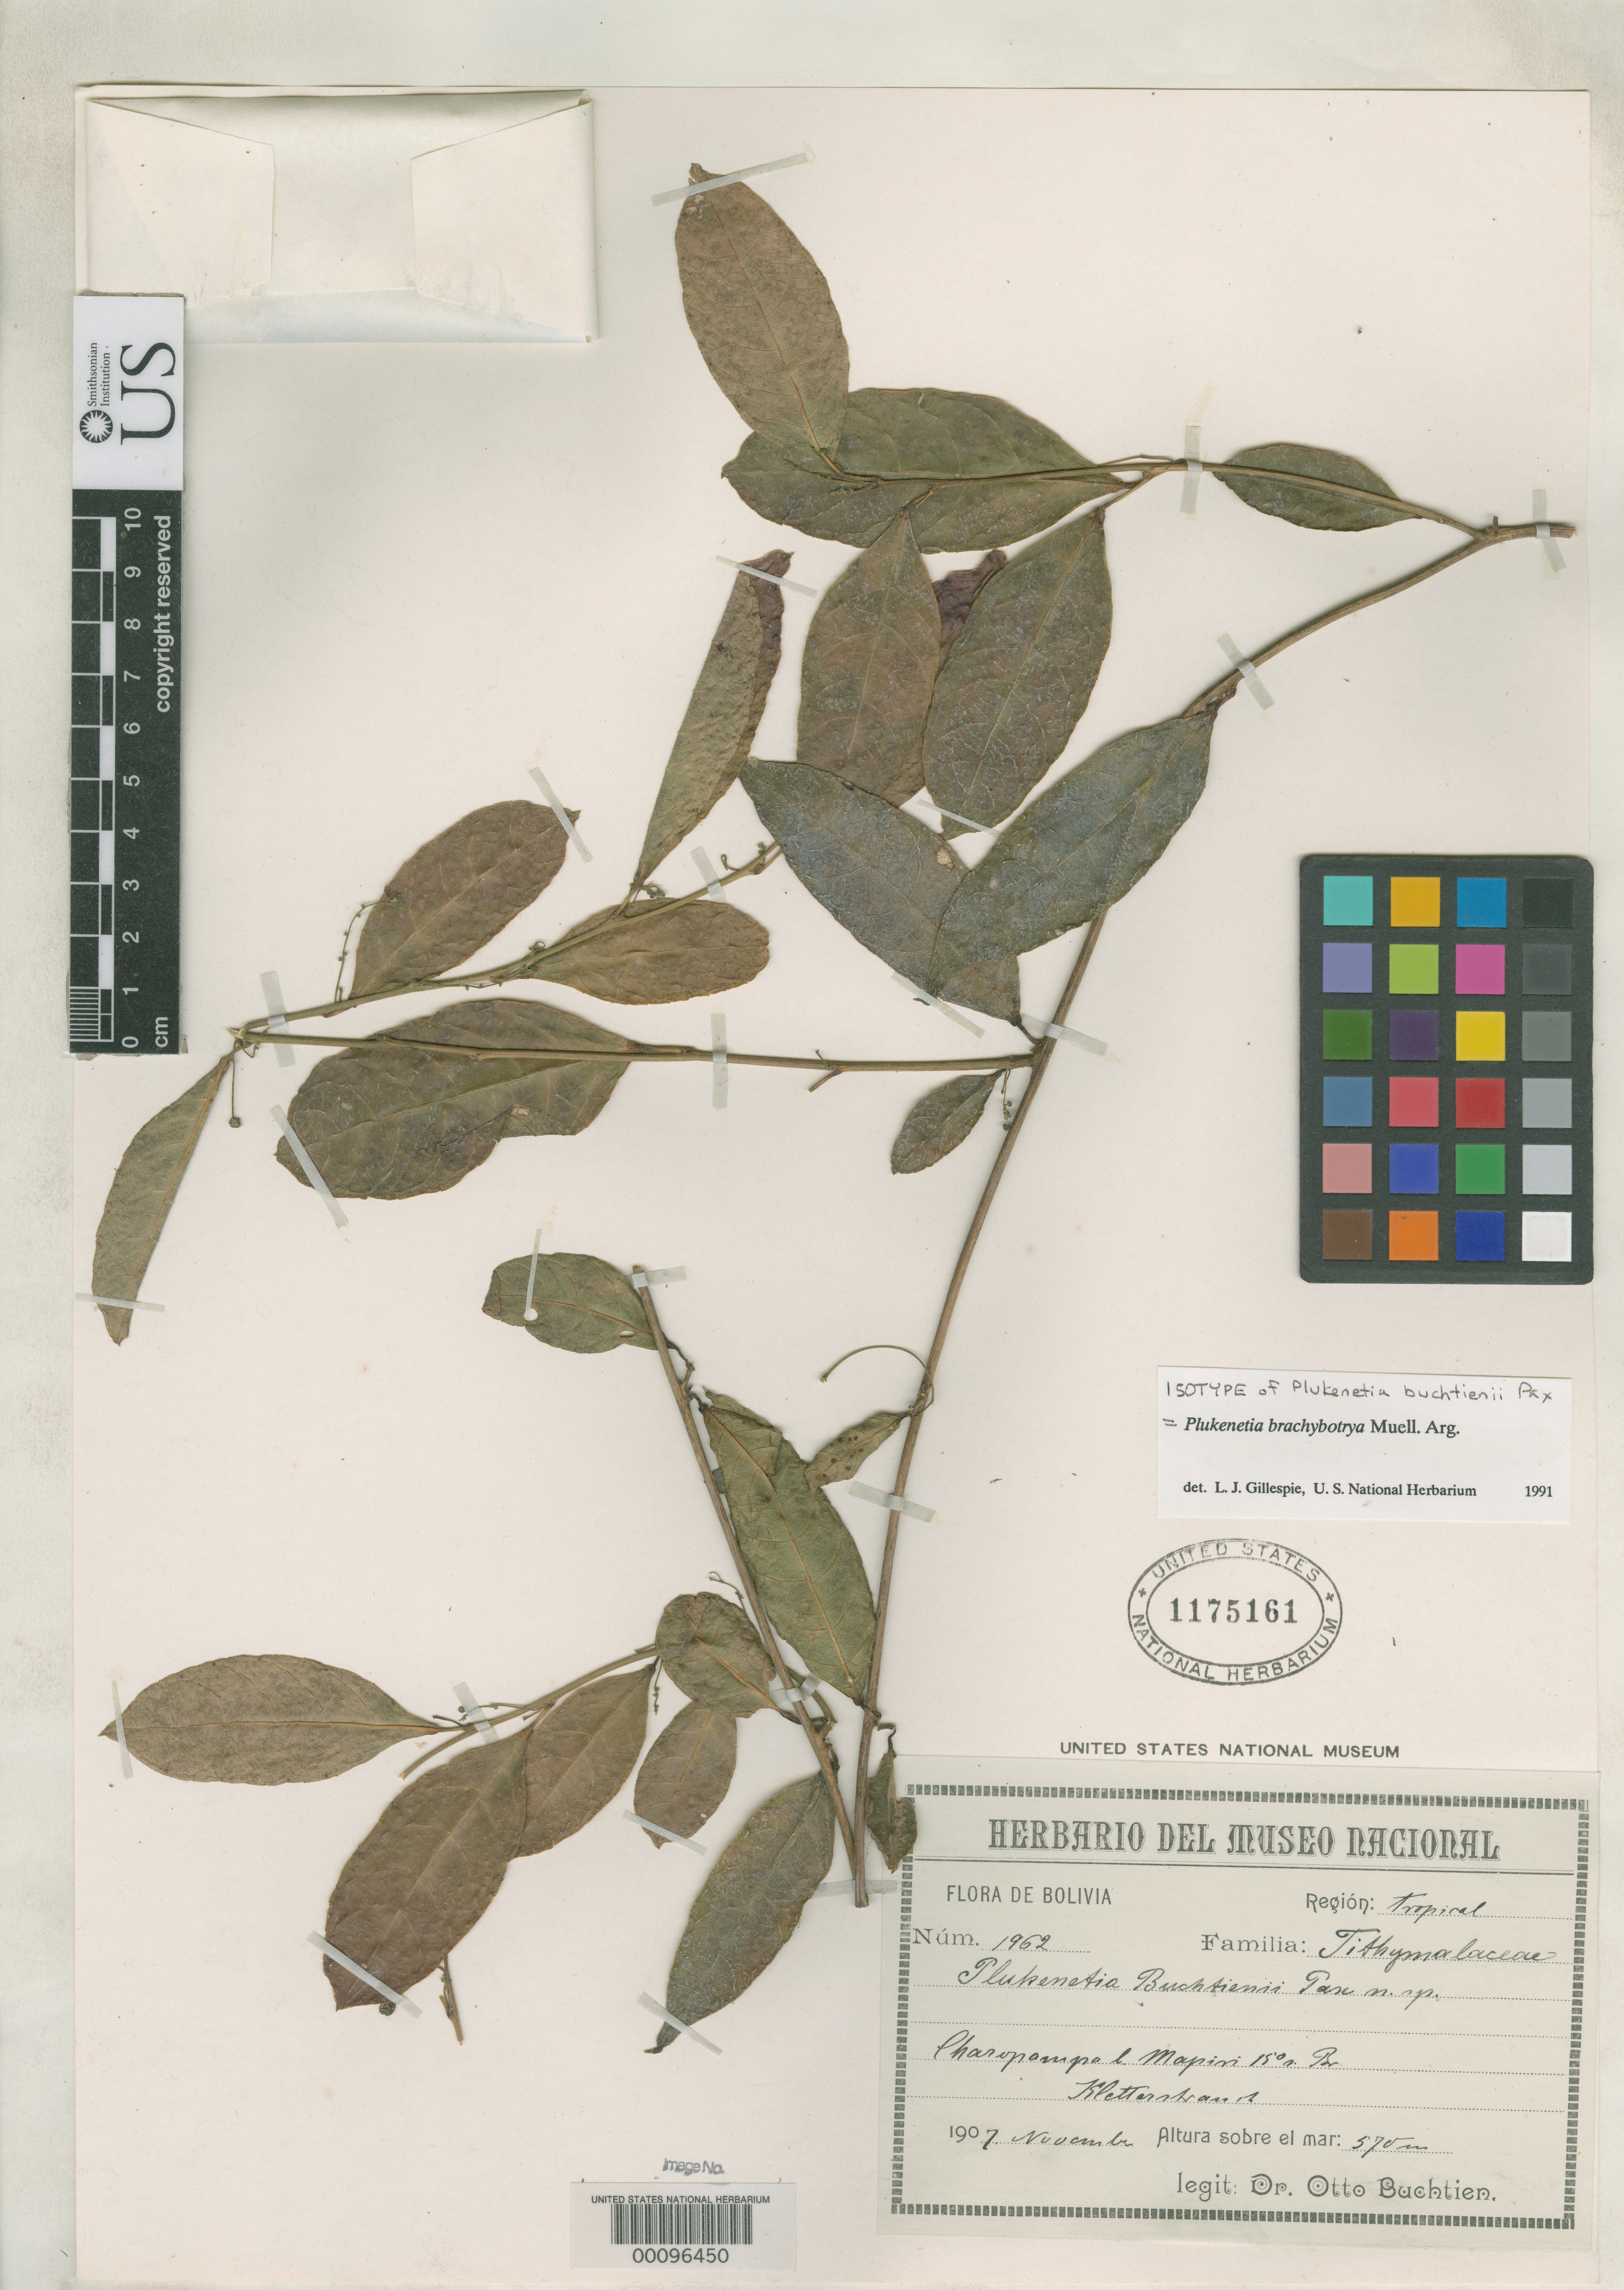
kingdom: Plantae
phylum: Tracheophyta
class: Magnoliopsida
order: Malpighiales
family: Euphorbiaceae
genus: Plukenetia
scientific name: Plukenetia buchtienii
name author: Pax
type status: Isotype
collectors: O. Buchtien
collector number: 1962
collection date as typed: Nov 1907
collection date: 1907-11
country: Bolivia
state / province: La Paz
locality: Charopampa, near Mapiri.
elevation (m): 570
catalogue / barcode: US 1175161